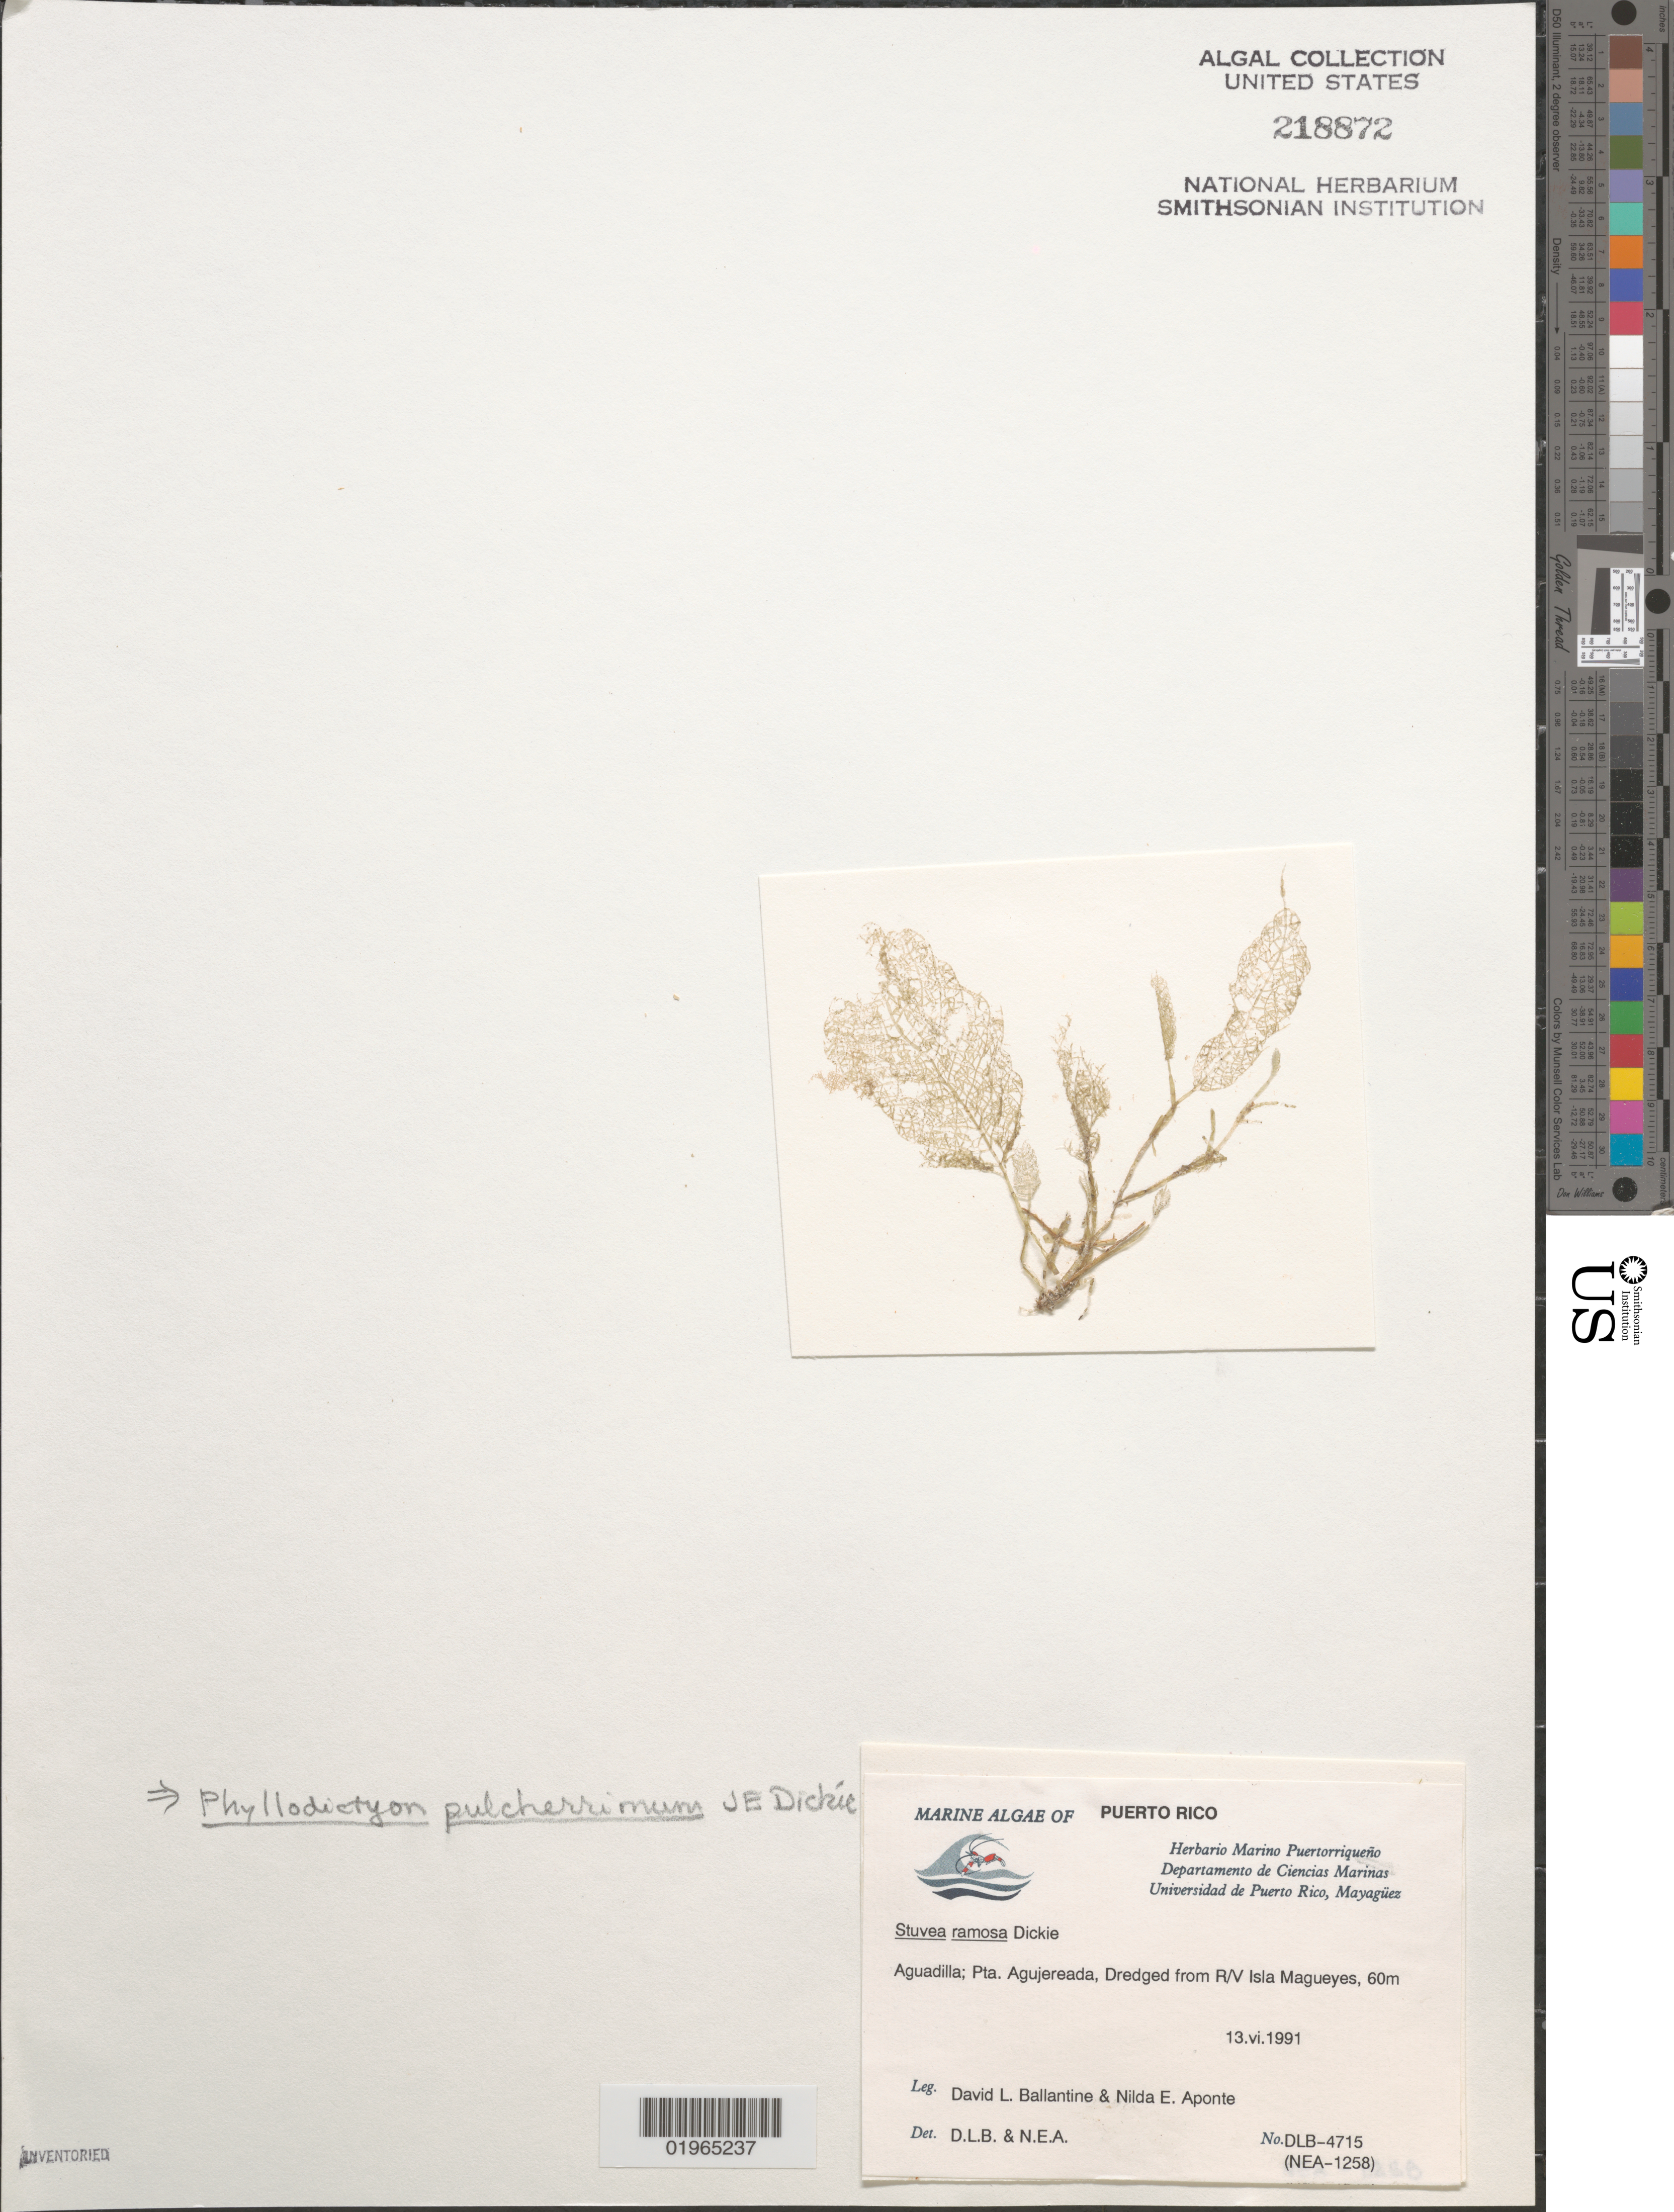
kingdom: Plantae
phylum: Chlorophyta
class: Ulvophyceae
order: Siphonocladales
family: Boodleaceae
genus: Phyllodictyon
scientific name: Phyllodictyon pulcherrimum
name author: J.E. Gray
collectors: D.L. Ballantine & N. E. Aponte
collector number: DLB-4715 (NEA-1258)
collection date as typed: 13 Jun 1991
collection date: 1991-06-13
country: Puerto Rico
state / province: Aguadilla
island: Isla Magueyes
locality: Punta Agujereada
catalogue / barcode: US 218872